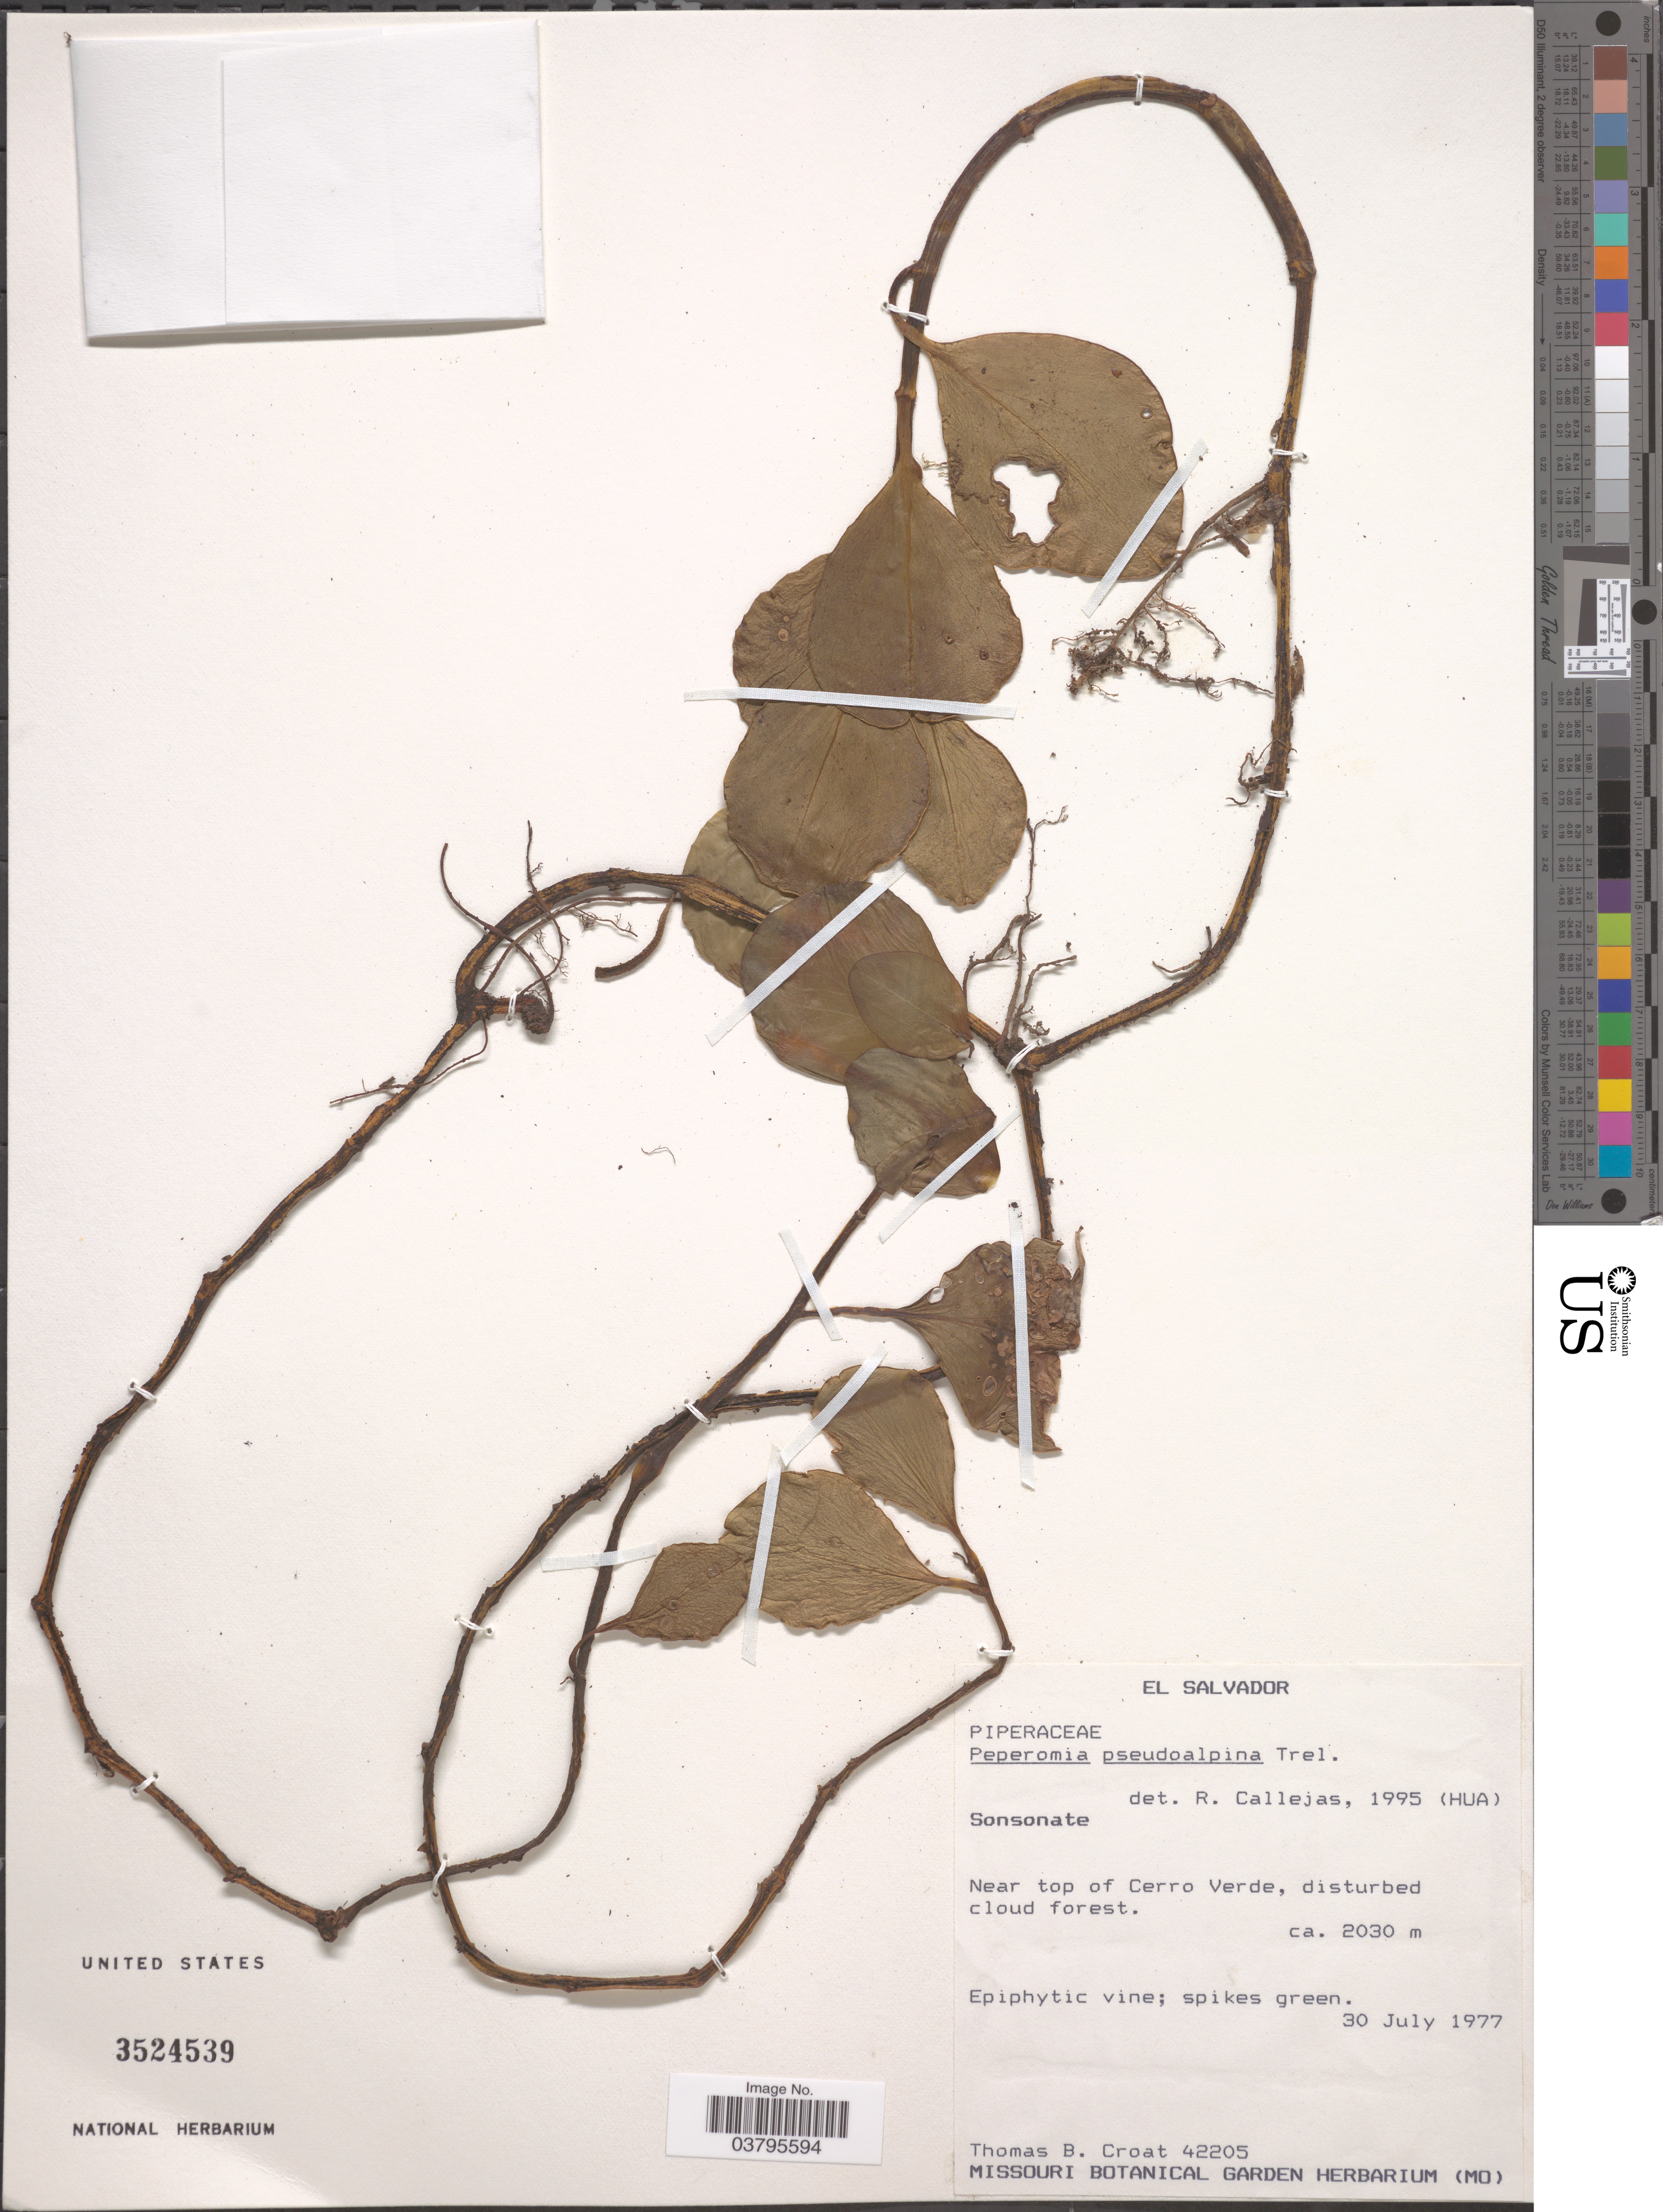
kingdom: Plantae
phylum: Tracheophyta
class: Magnoliopsida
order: Piperales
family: Piperaceae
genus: Peperomia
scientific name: Peperomia pseudoalpina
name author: Trel.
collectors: T. B. Croat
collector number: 42205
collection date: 1977-07-30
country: El Salvador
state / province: Sonsonate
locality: Near top of Cerro Verde.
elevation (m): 2030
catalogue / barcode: US 3524539